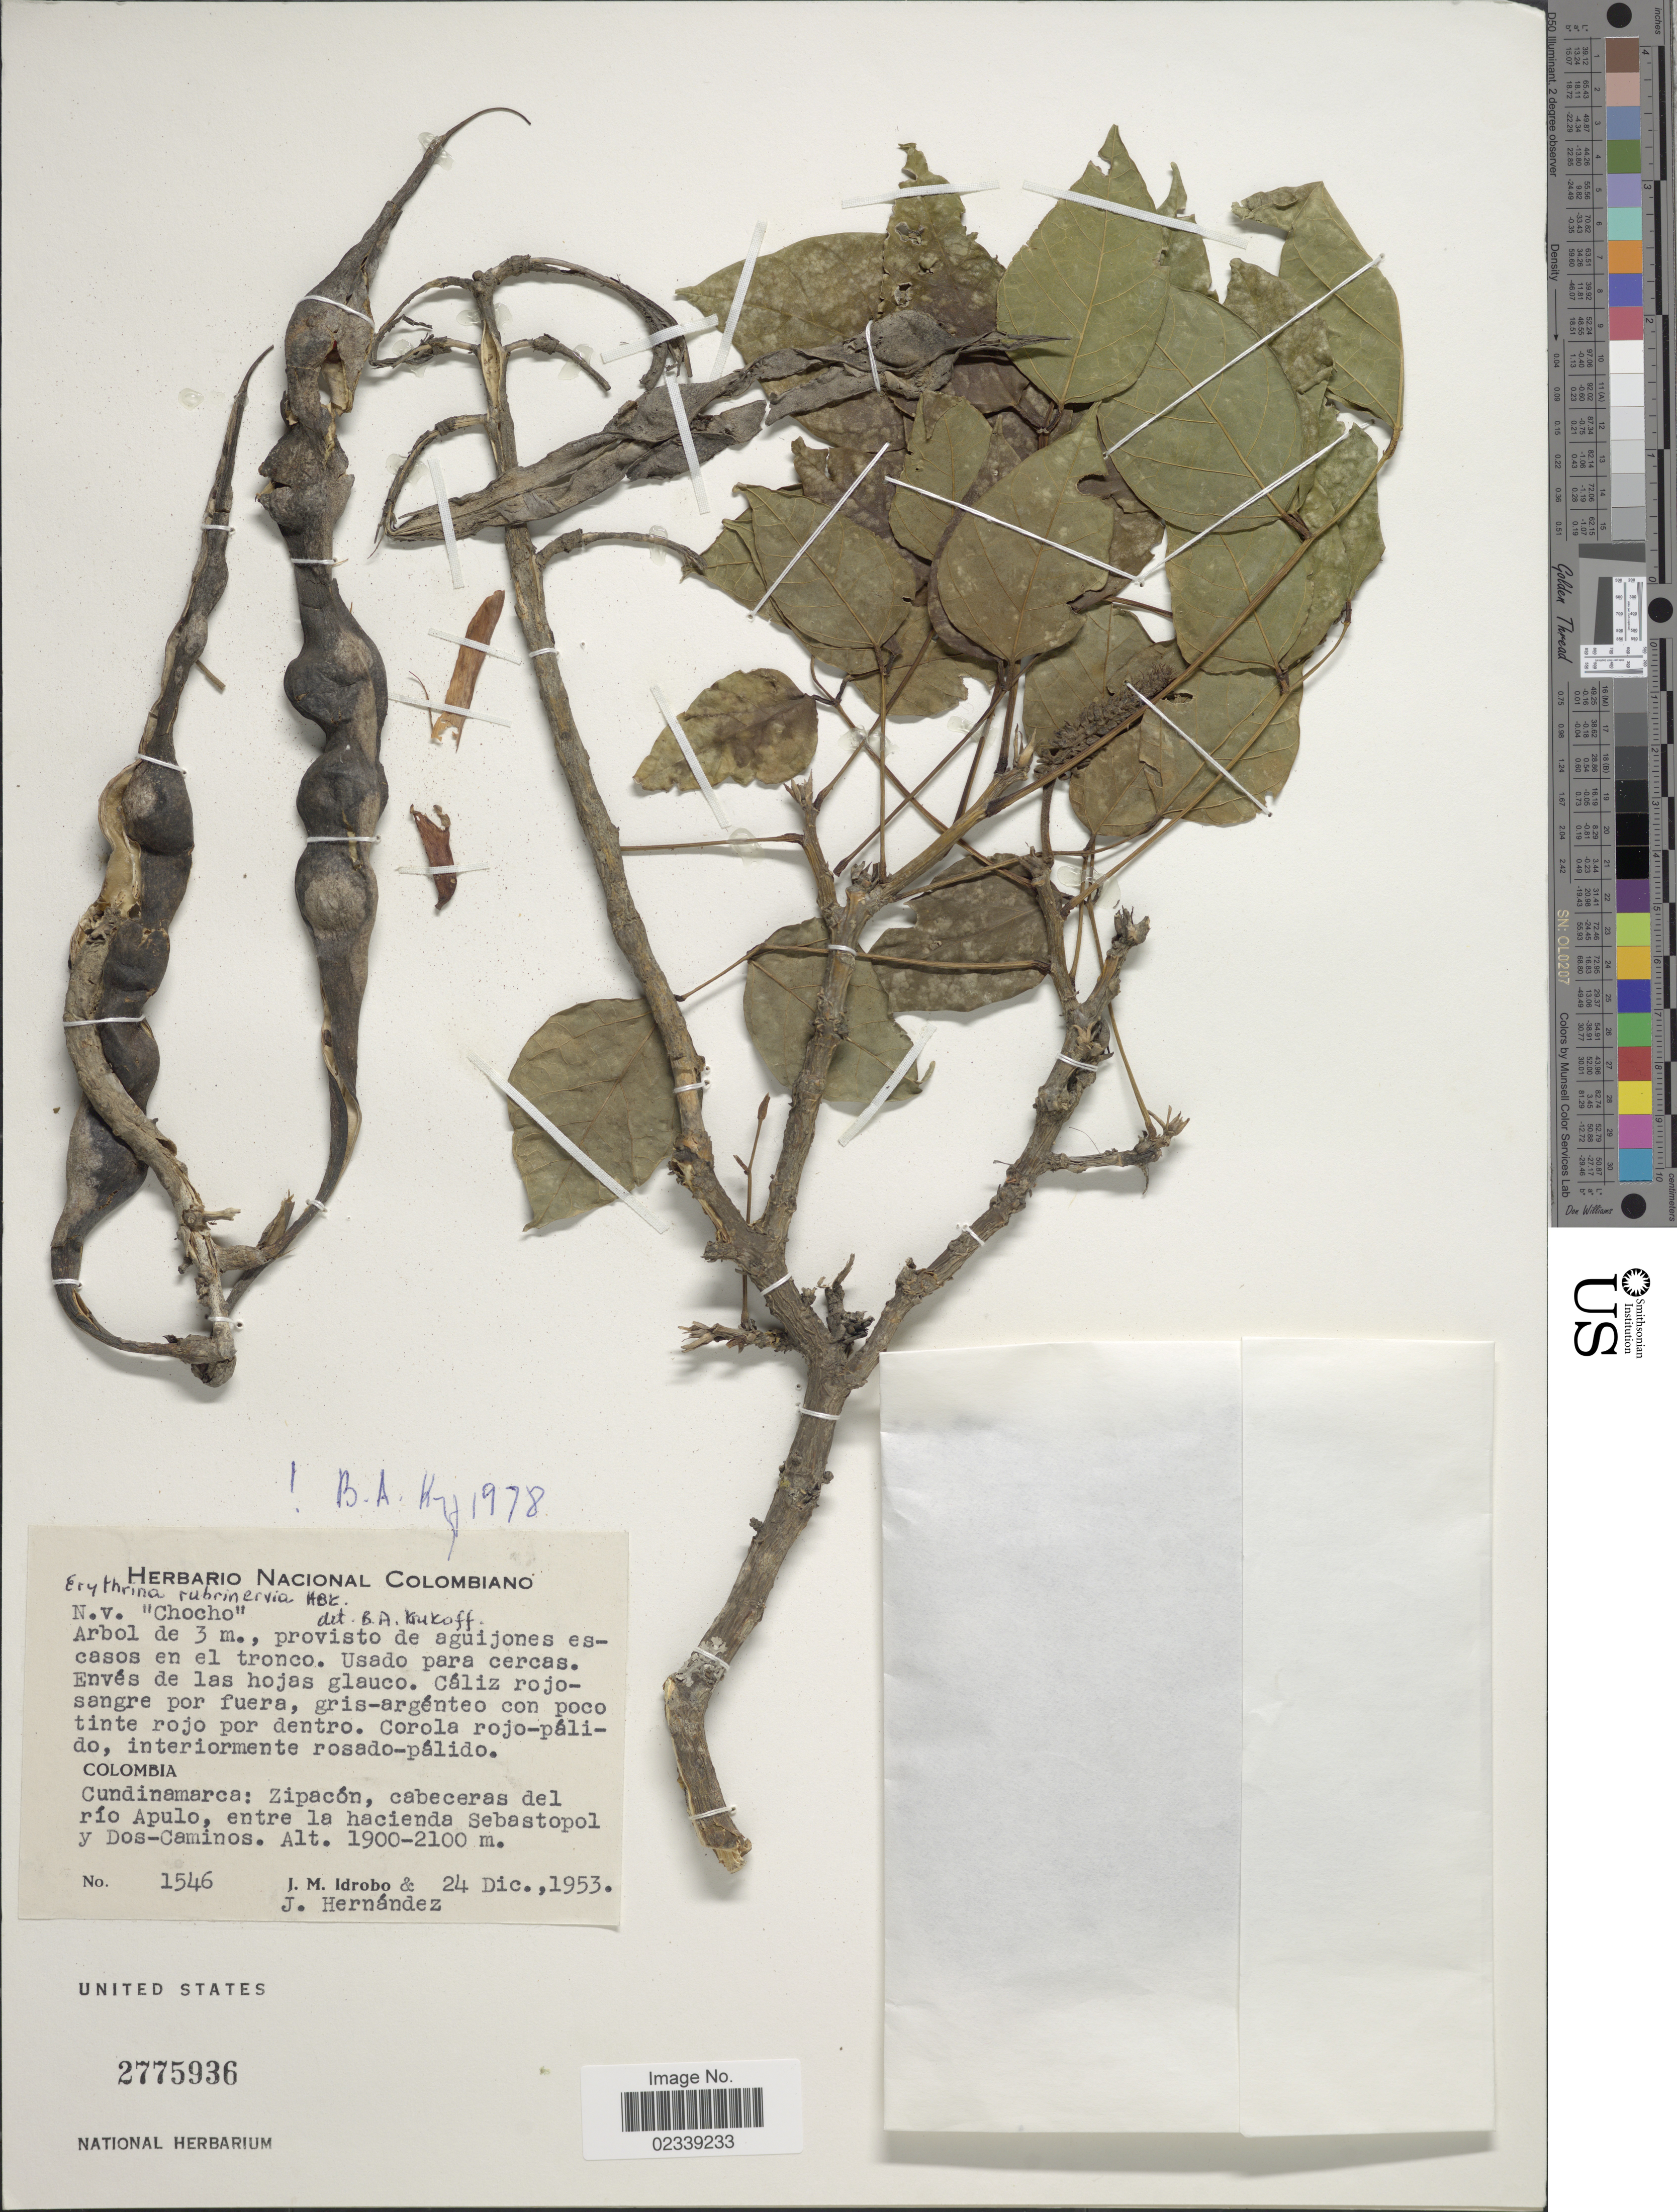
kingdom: Plantae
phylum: Tracheophyta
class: Magnoliopsida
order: Fabales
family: Fabaceae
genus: Erythrina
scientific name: Erythrina rubrinervia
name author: Kunth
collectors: J. M. Idrobo & J. Hernandez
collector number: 1546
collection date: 1953-12-24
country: Colombia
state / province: Cundinamarca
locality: Zipacon, cabeceras del Rio Apulo, entre la hacienda Sebastopol y Dos-Caminos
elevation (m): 1900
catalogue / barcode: US 2775936